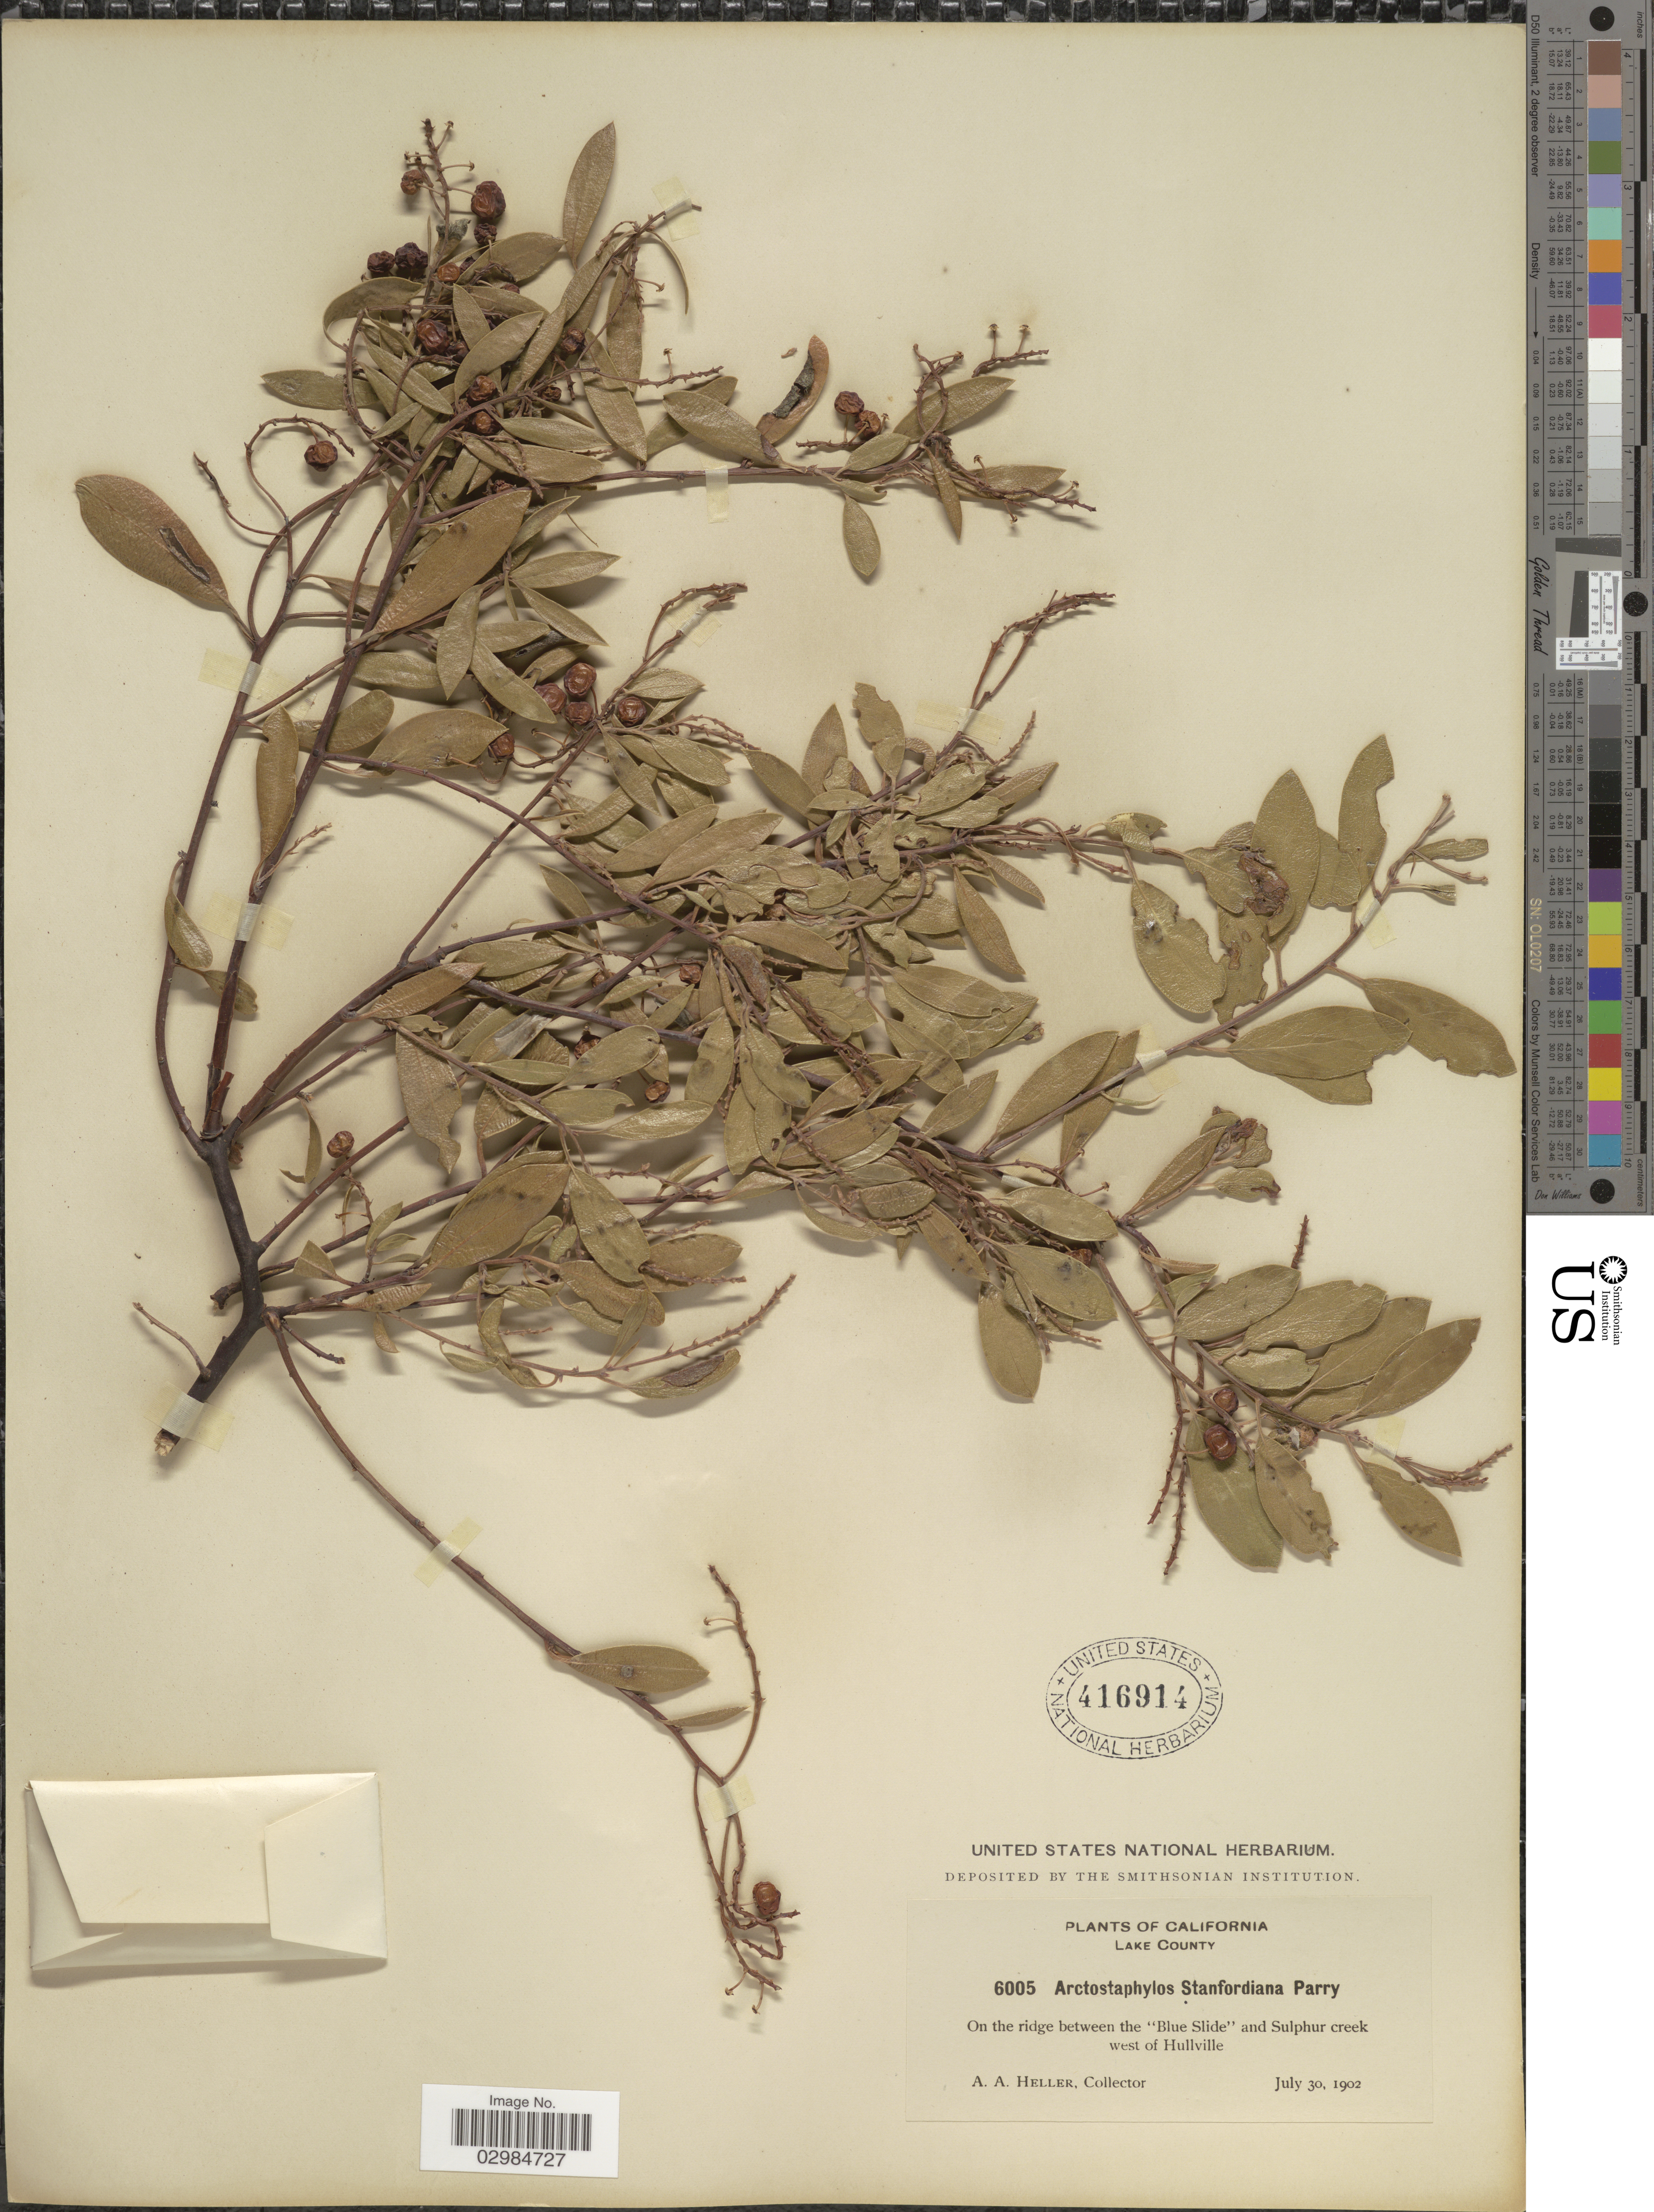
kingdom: Plantae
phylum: Tracheophyta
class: Magnoliopsida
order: Ericales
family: Ericaceae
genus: Arctostaphylos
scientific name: Arctostaphylos stanfordiana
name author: Parry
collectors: A. A. Heller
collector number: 6005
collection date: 1902-07-30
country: United States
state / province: California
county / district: Lake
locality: Lake County. On the ridge between the "Blue Slide" and Sulphur creek west of Hullville.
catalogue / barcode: US 416914